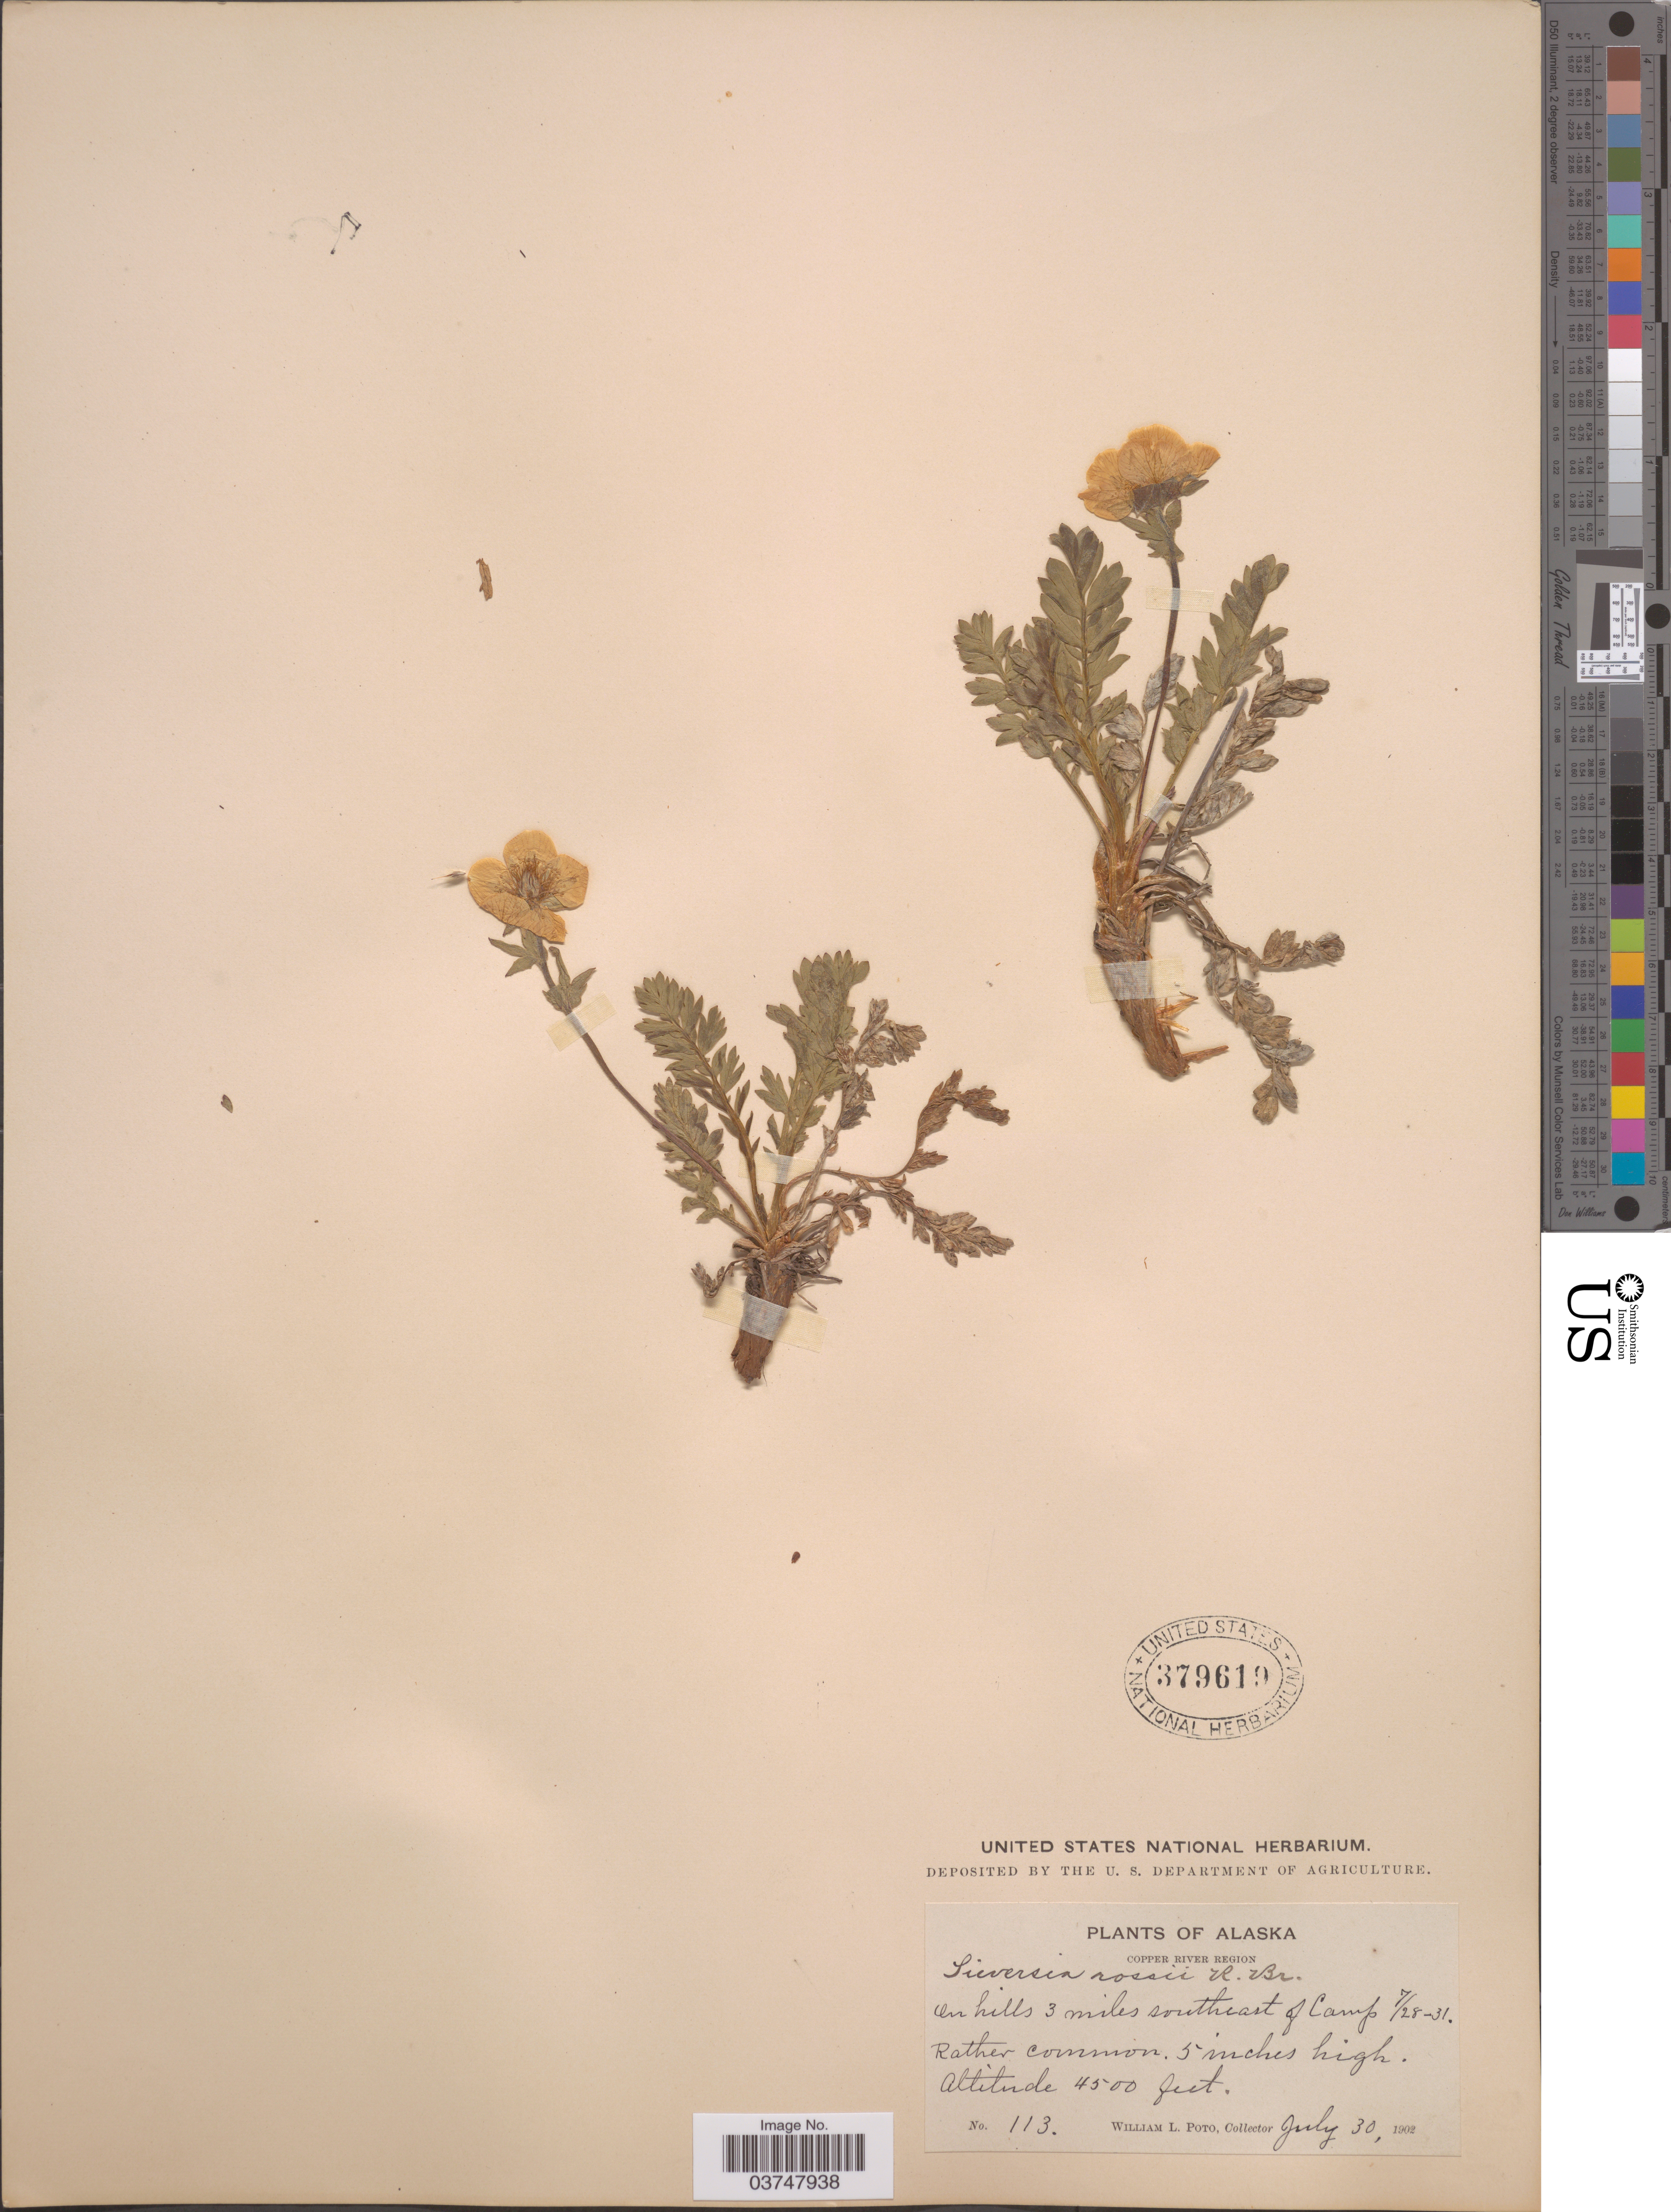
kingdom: Plantae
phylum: Tracheophyta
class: Magnoliopsida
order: Rosales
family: Rosaceae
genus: Geum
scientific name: Geum rossii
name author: (R. Br.) Ser.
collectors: W. Poto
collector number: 113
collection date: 1902-07-30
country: United States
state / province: Alaska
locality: Copper River Region. On hills 3 miles southeast of Camp.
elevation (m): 1372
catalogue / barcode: US 379619